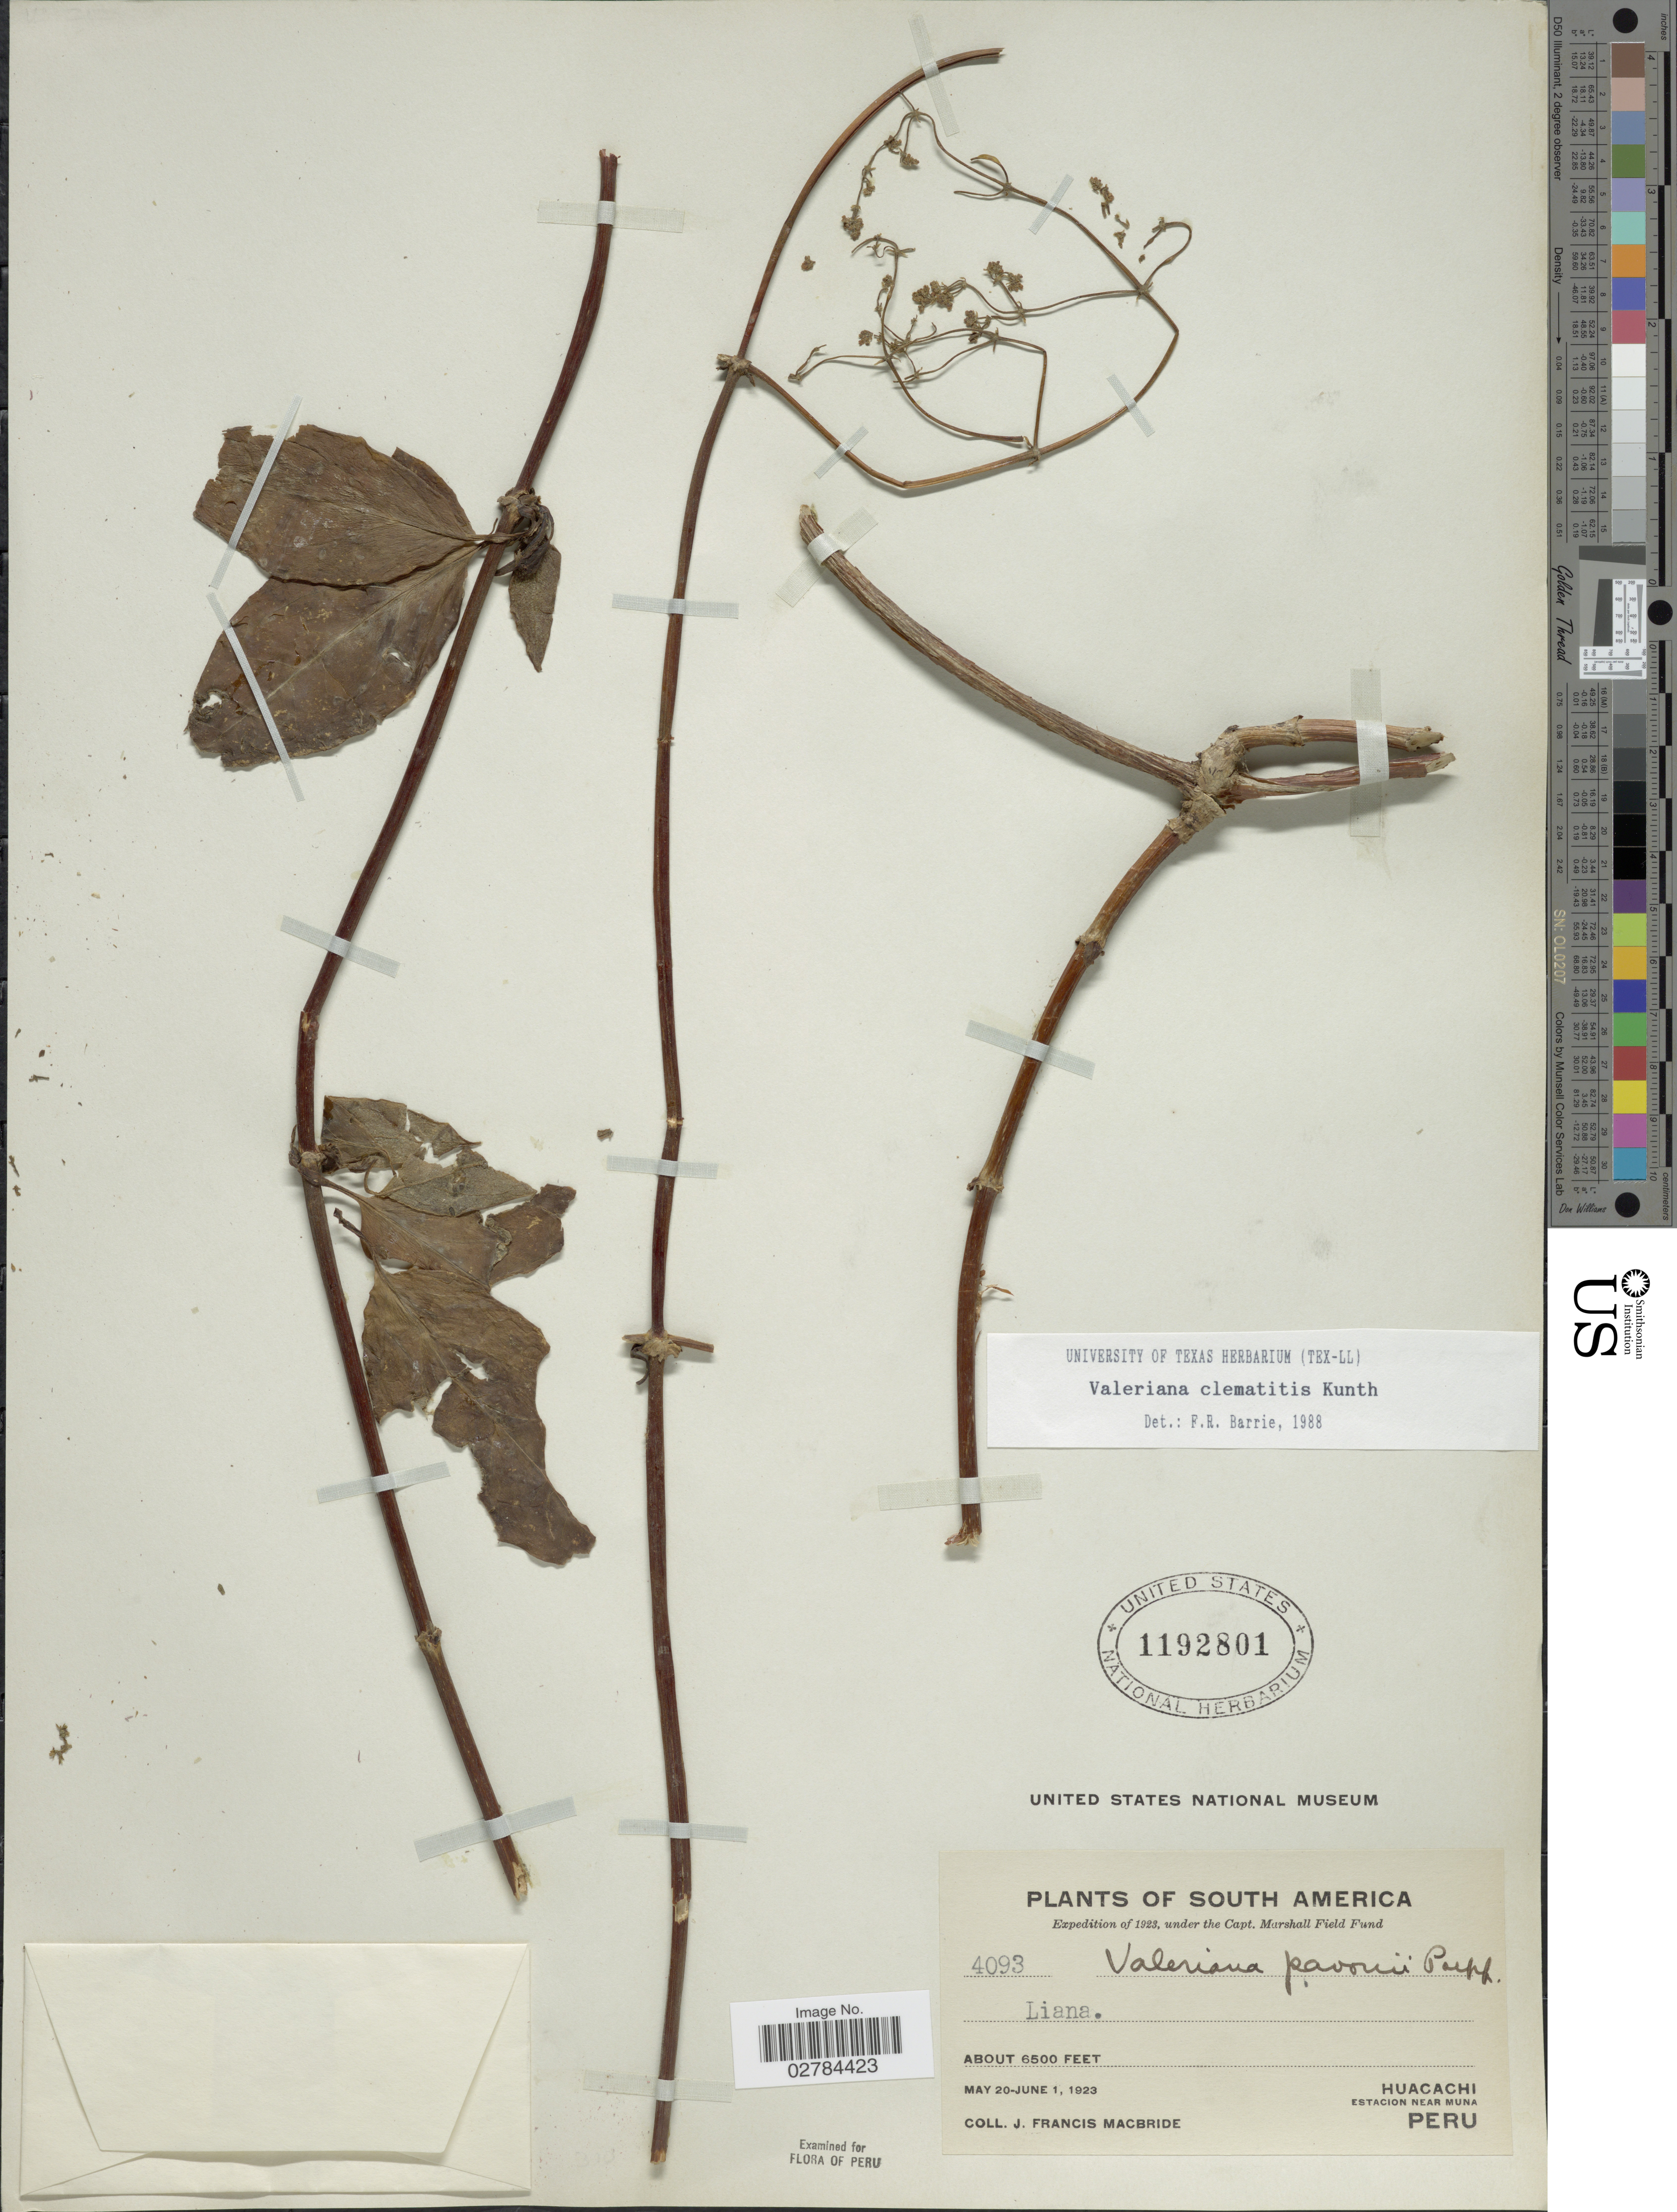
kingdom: Plantae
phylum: Tracheophyta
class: Magnoliopsida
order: Dipsacales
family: Caprifoliaceae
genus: Valeriana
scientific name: Valeriana clematitis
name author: Kunth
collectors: J. F. Macbride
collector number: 4093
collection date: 1923-05-20/1923-06-01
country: Peru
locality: Huacachi. Estacion near Muna.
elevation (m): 1981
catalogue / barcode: US 1192801